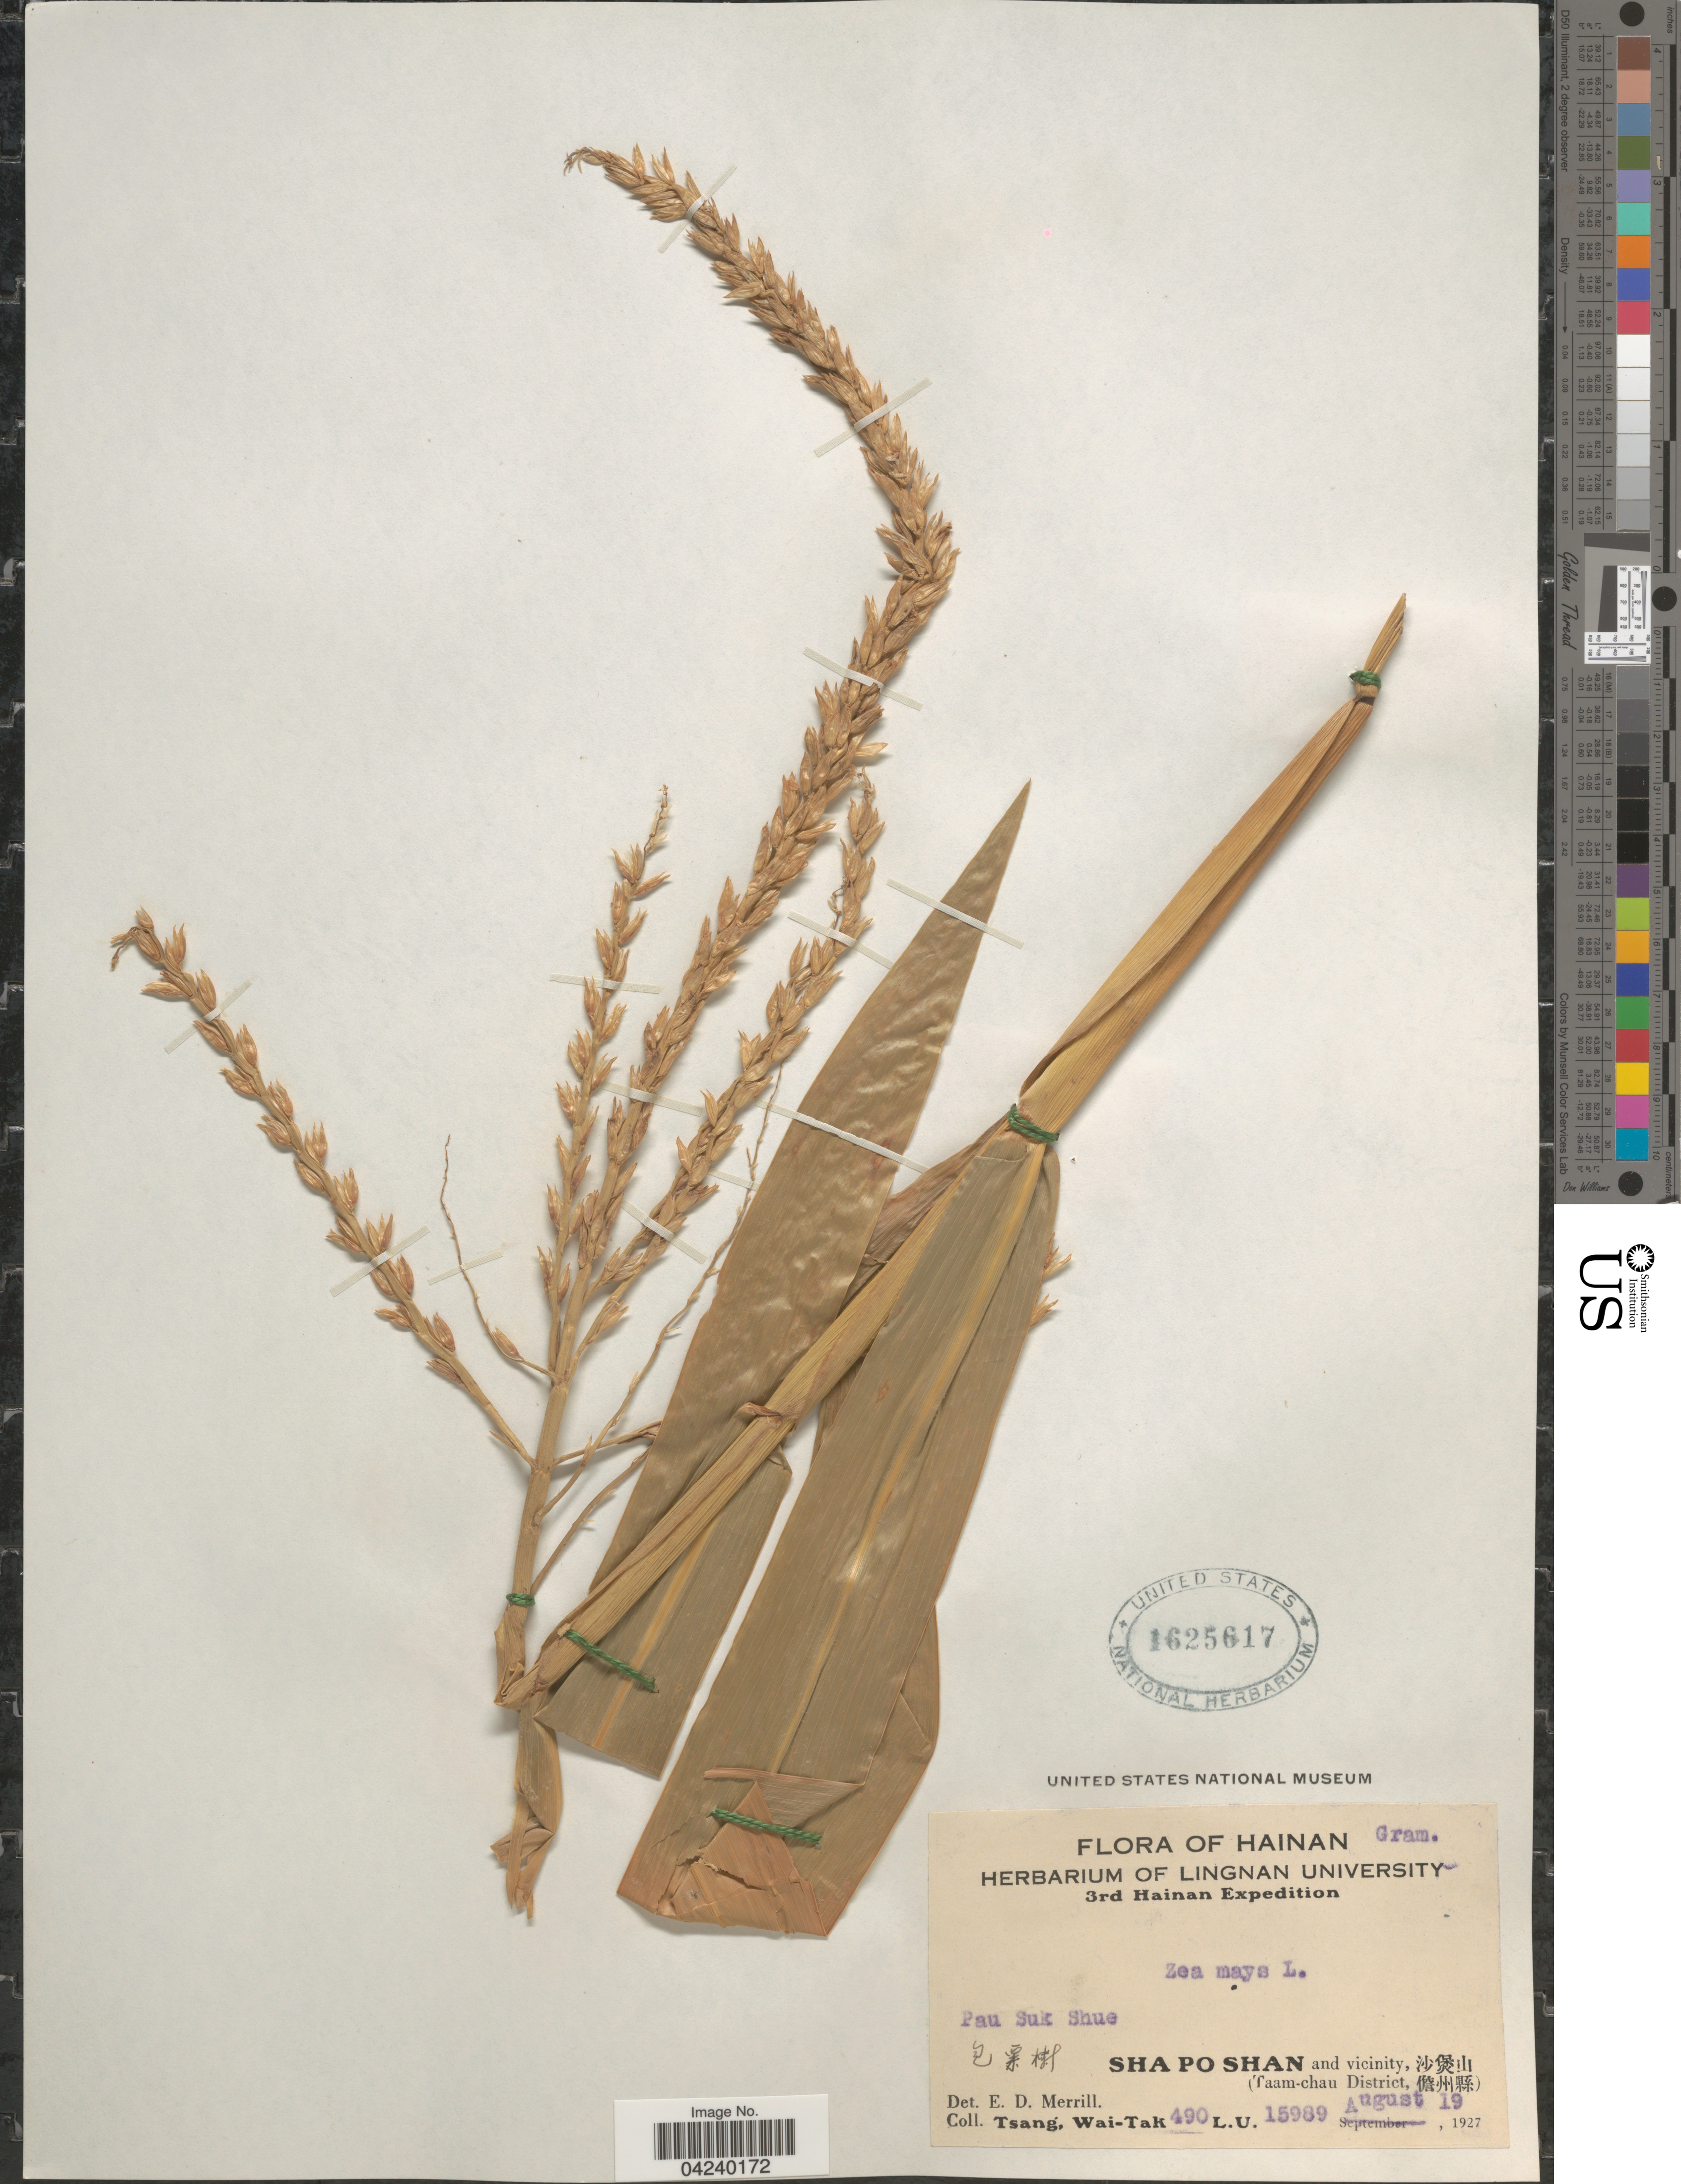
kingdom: Plantae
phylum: Tracheophyta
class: Liliopsida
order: Poales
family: Poaceae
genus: Zea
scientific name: Zea mays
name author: L.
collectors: W. T. Tsang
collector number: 490L.U.15989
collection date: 1927-08-19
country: China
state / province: Hainan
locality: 3rd Hainan Expedition. Pau Suk Shue X. Sha Po Shan and vicinity, X. (Taam-chau District, X).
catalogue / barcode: US 1625617